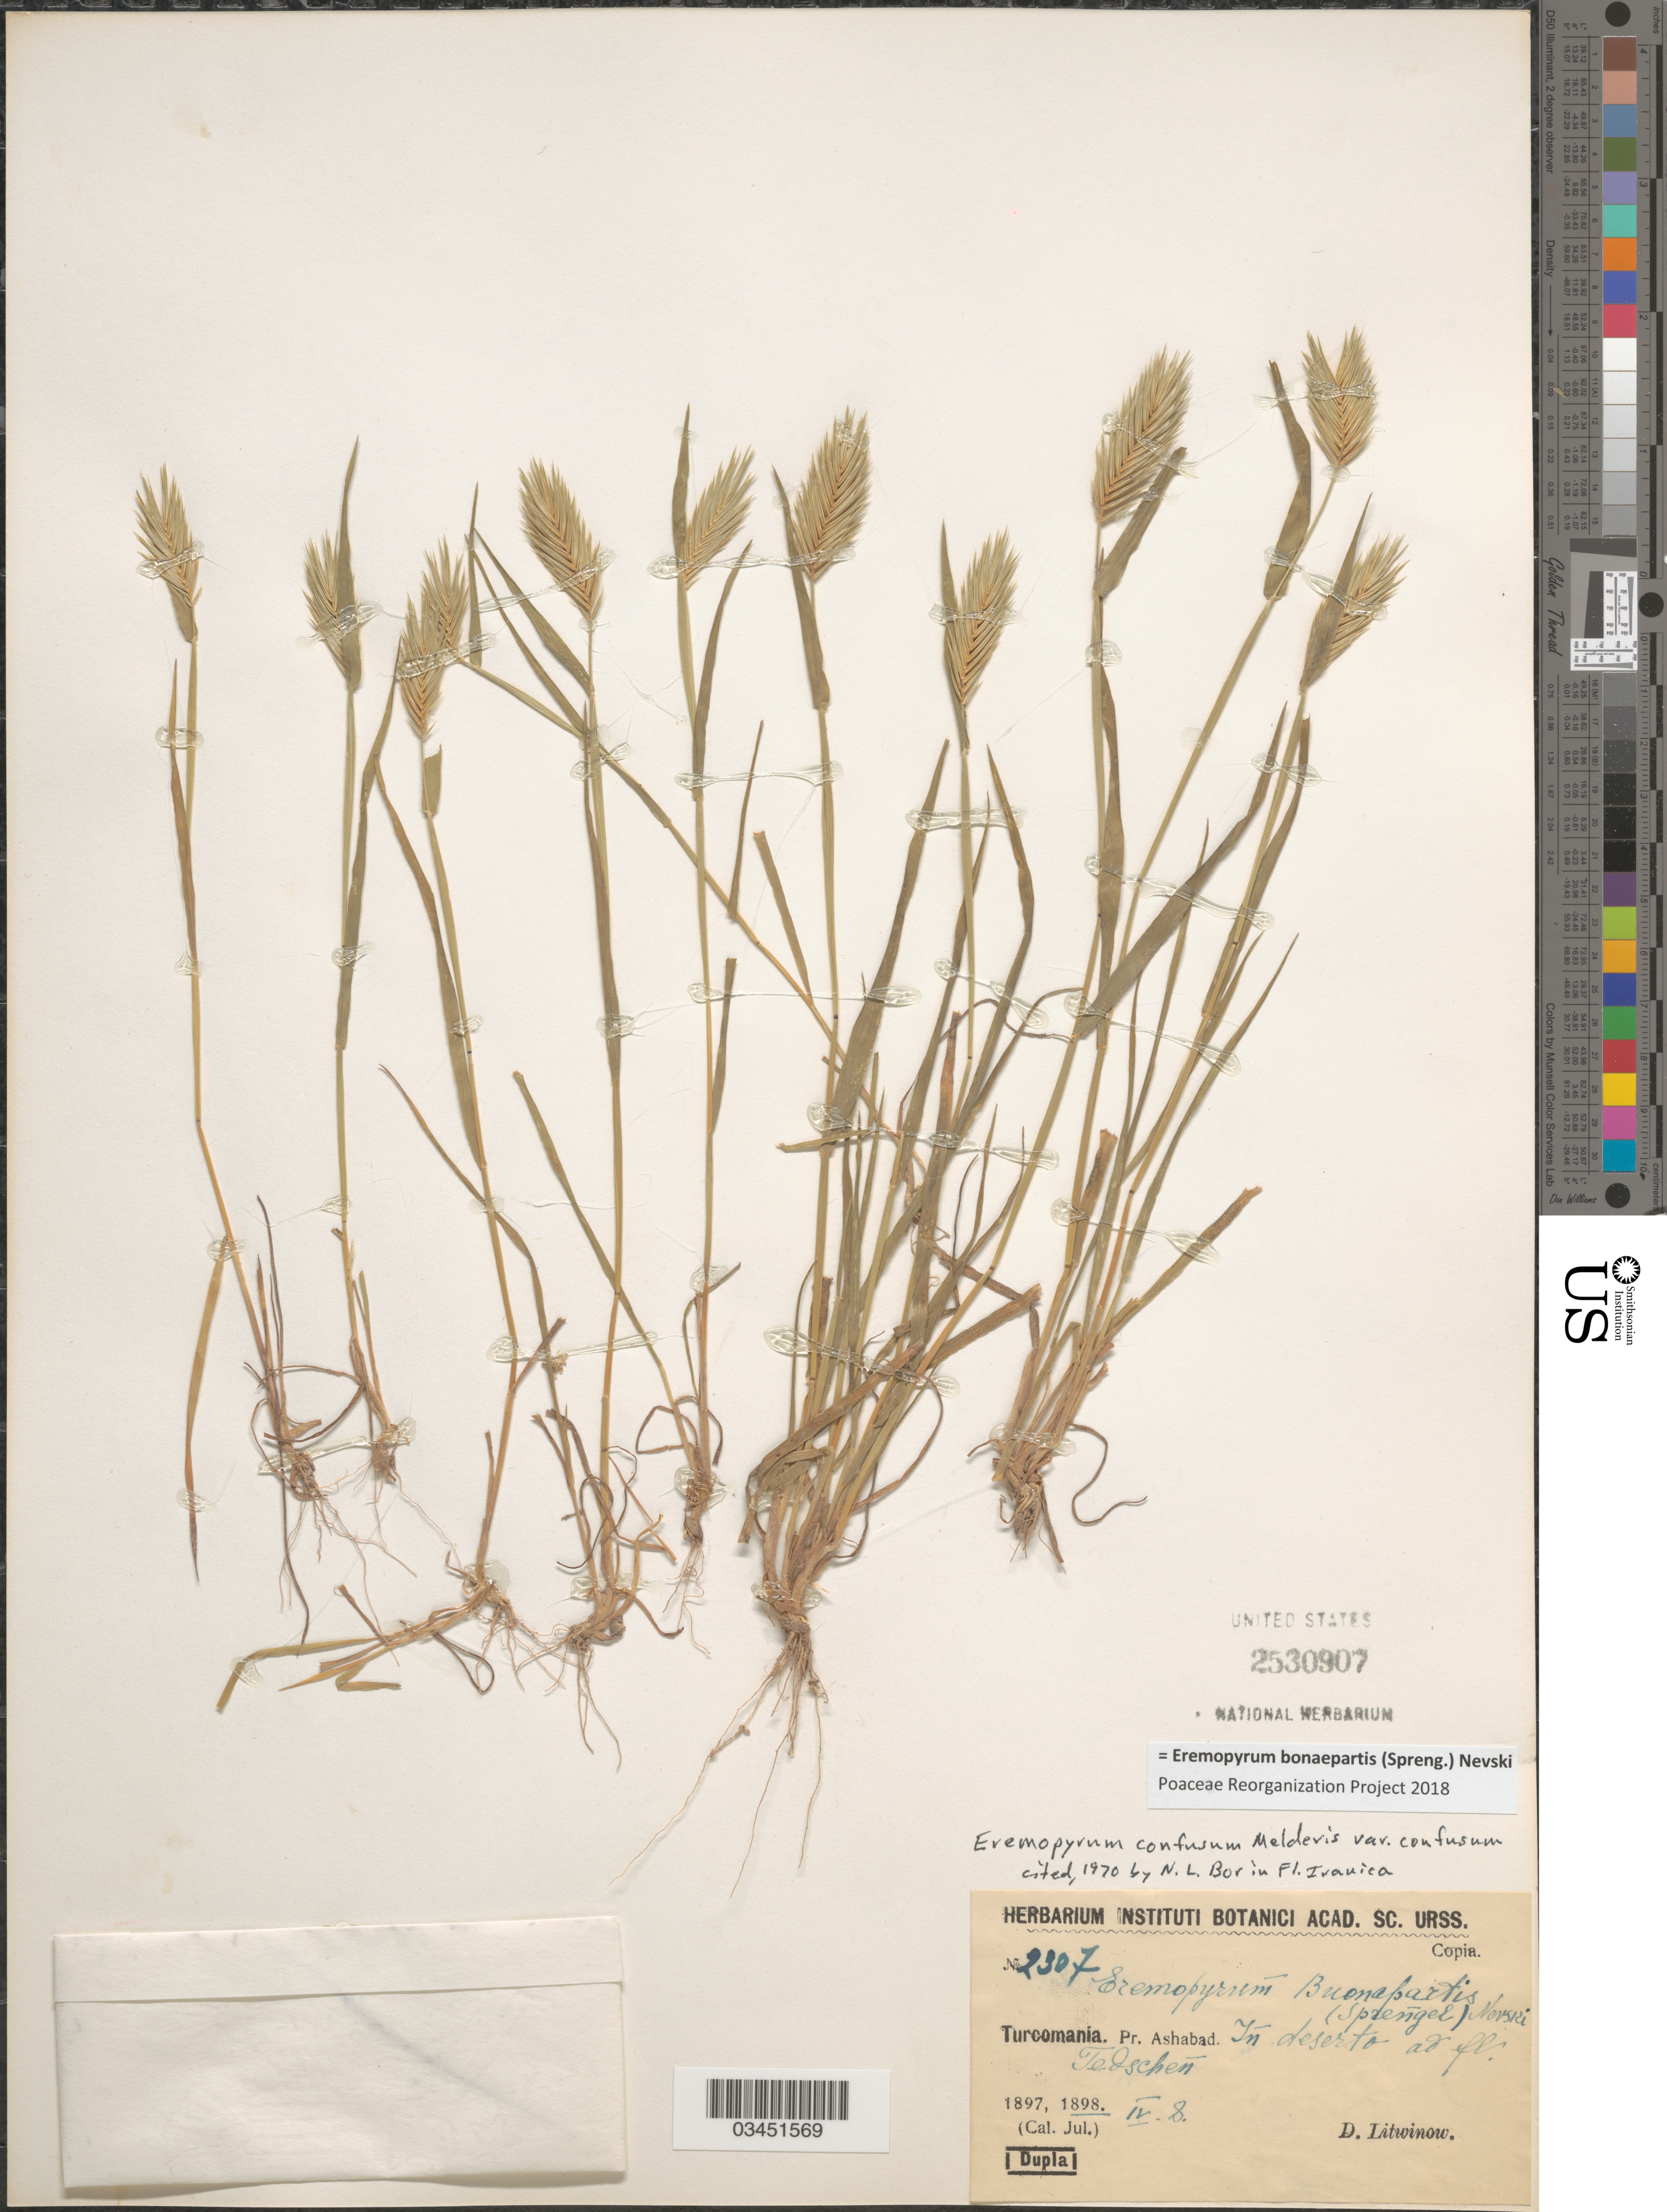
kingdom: Plantae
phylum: Tracheophyta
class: Liliopsida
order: Poales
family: Poaceae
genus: Eremopyrum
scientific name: Eremopyrum bonaepartis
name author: (Spreng.) Nevski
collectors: D. Litwinow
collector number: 2307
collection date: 1898-04-08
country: Turkmenistan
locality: Turcomania. Pr. Ashabad. In deserto ad fl. Tedschen.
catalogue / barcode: US 2530907